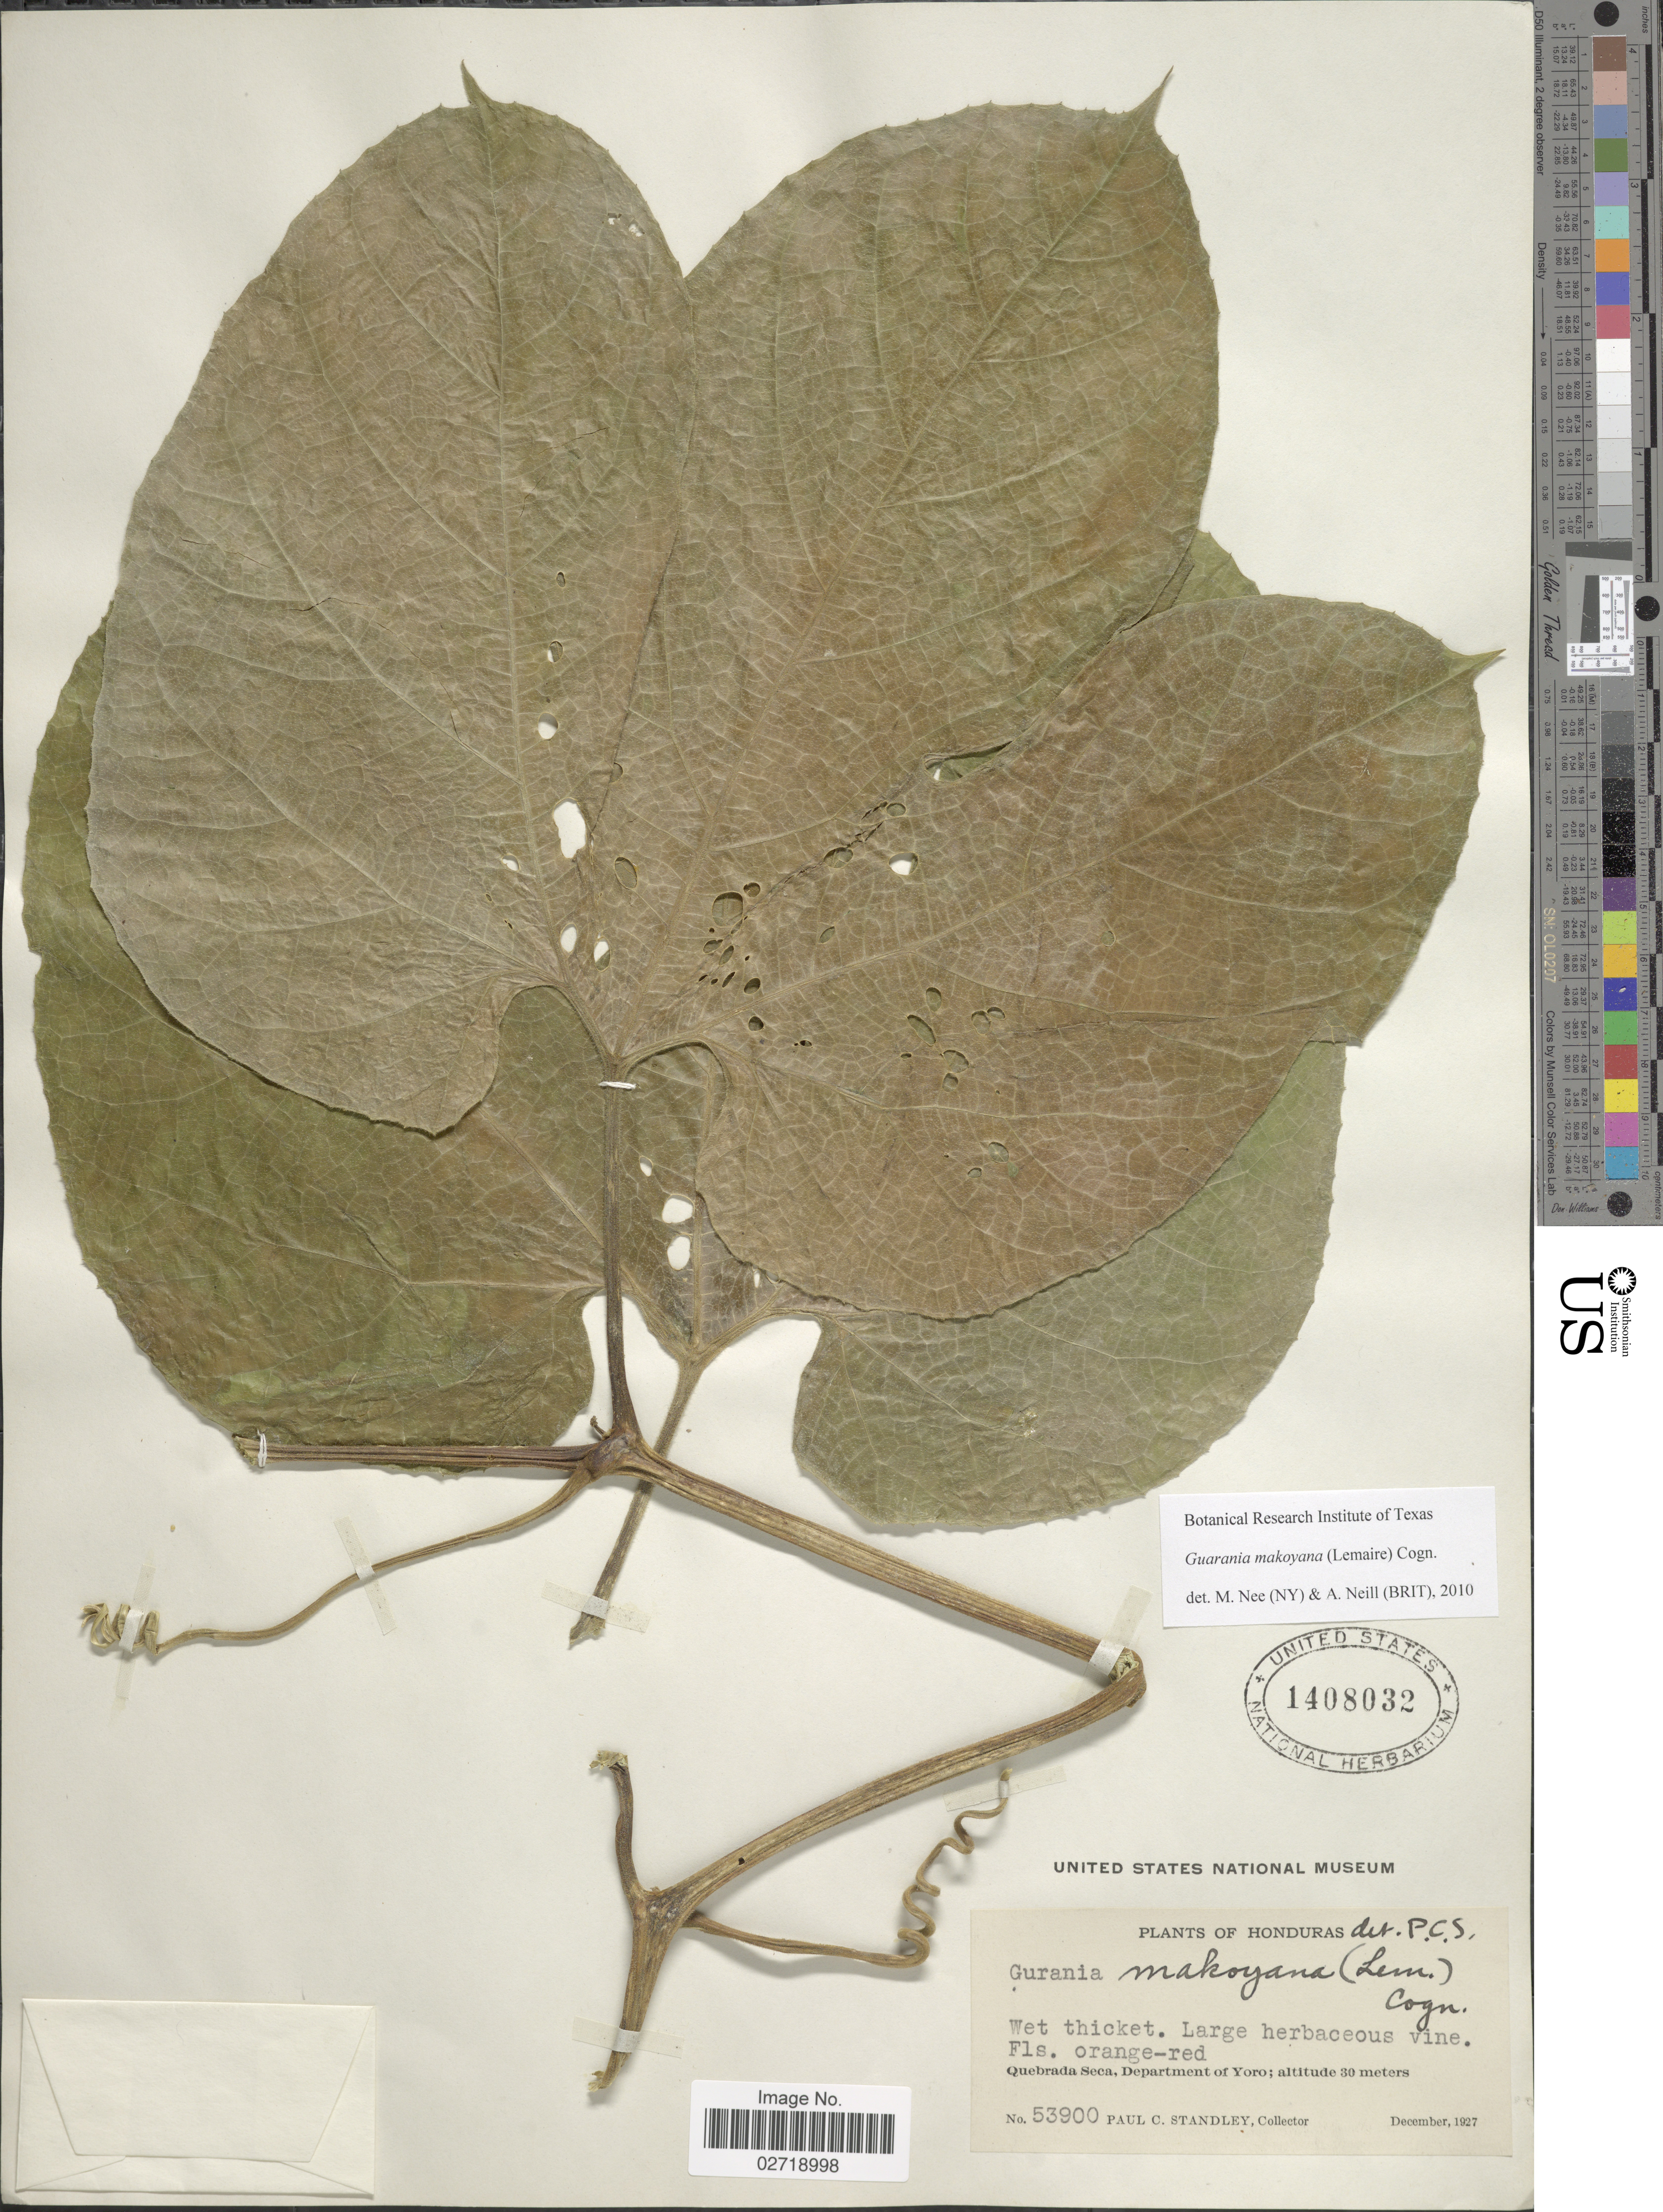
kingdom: Plantae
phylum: Tracheophyta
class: Magnoliopsida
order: Cucurbitales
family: Cucurbitaceae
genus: Gurania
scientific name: Gurania makoyana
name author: (Lem.) Cogn.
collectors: P. C. Standley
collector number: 53900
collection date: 1927-12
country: Honduras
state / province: Yoro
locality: Quebrada Seca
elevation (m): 30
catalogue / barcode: US 1408032